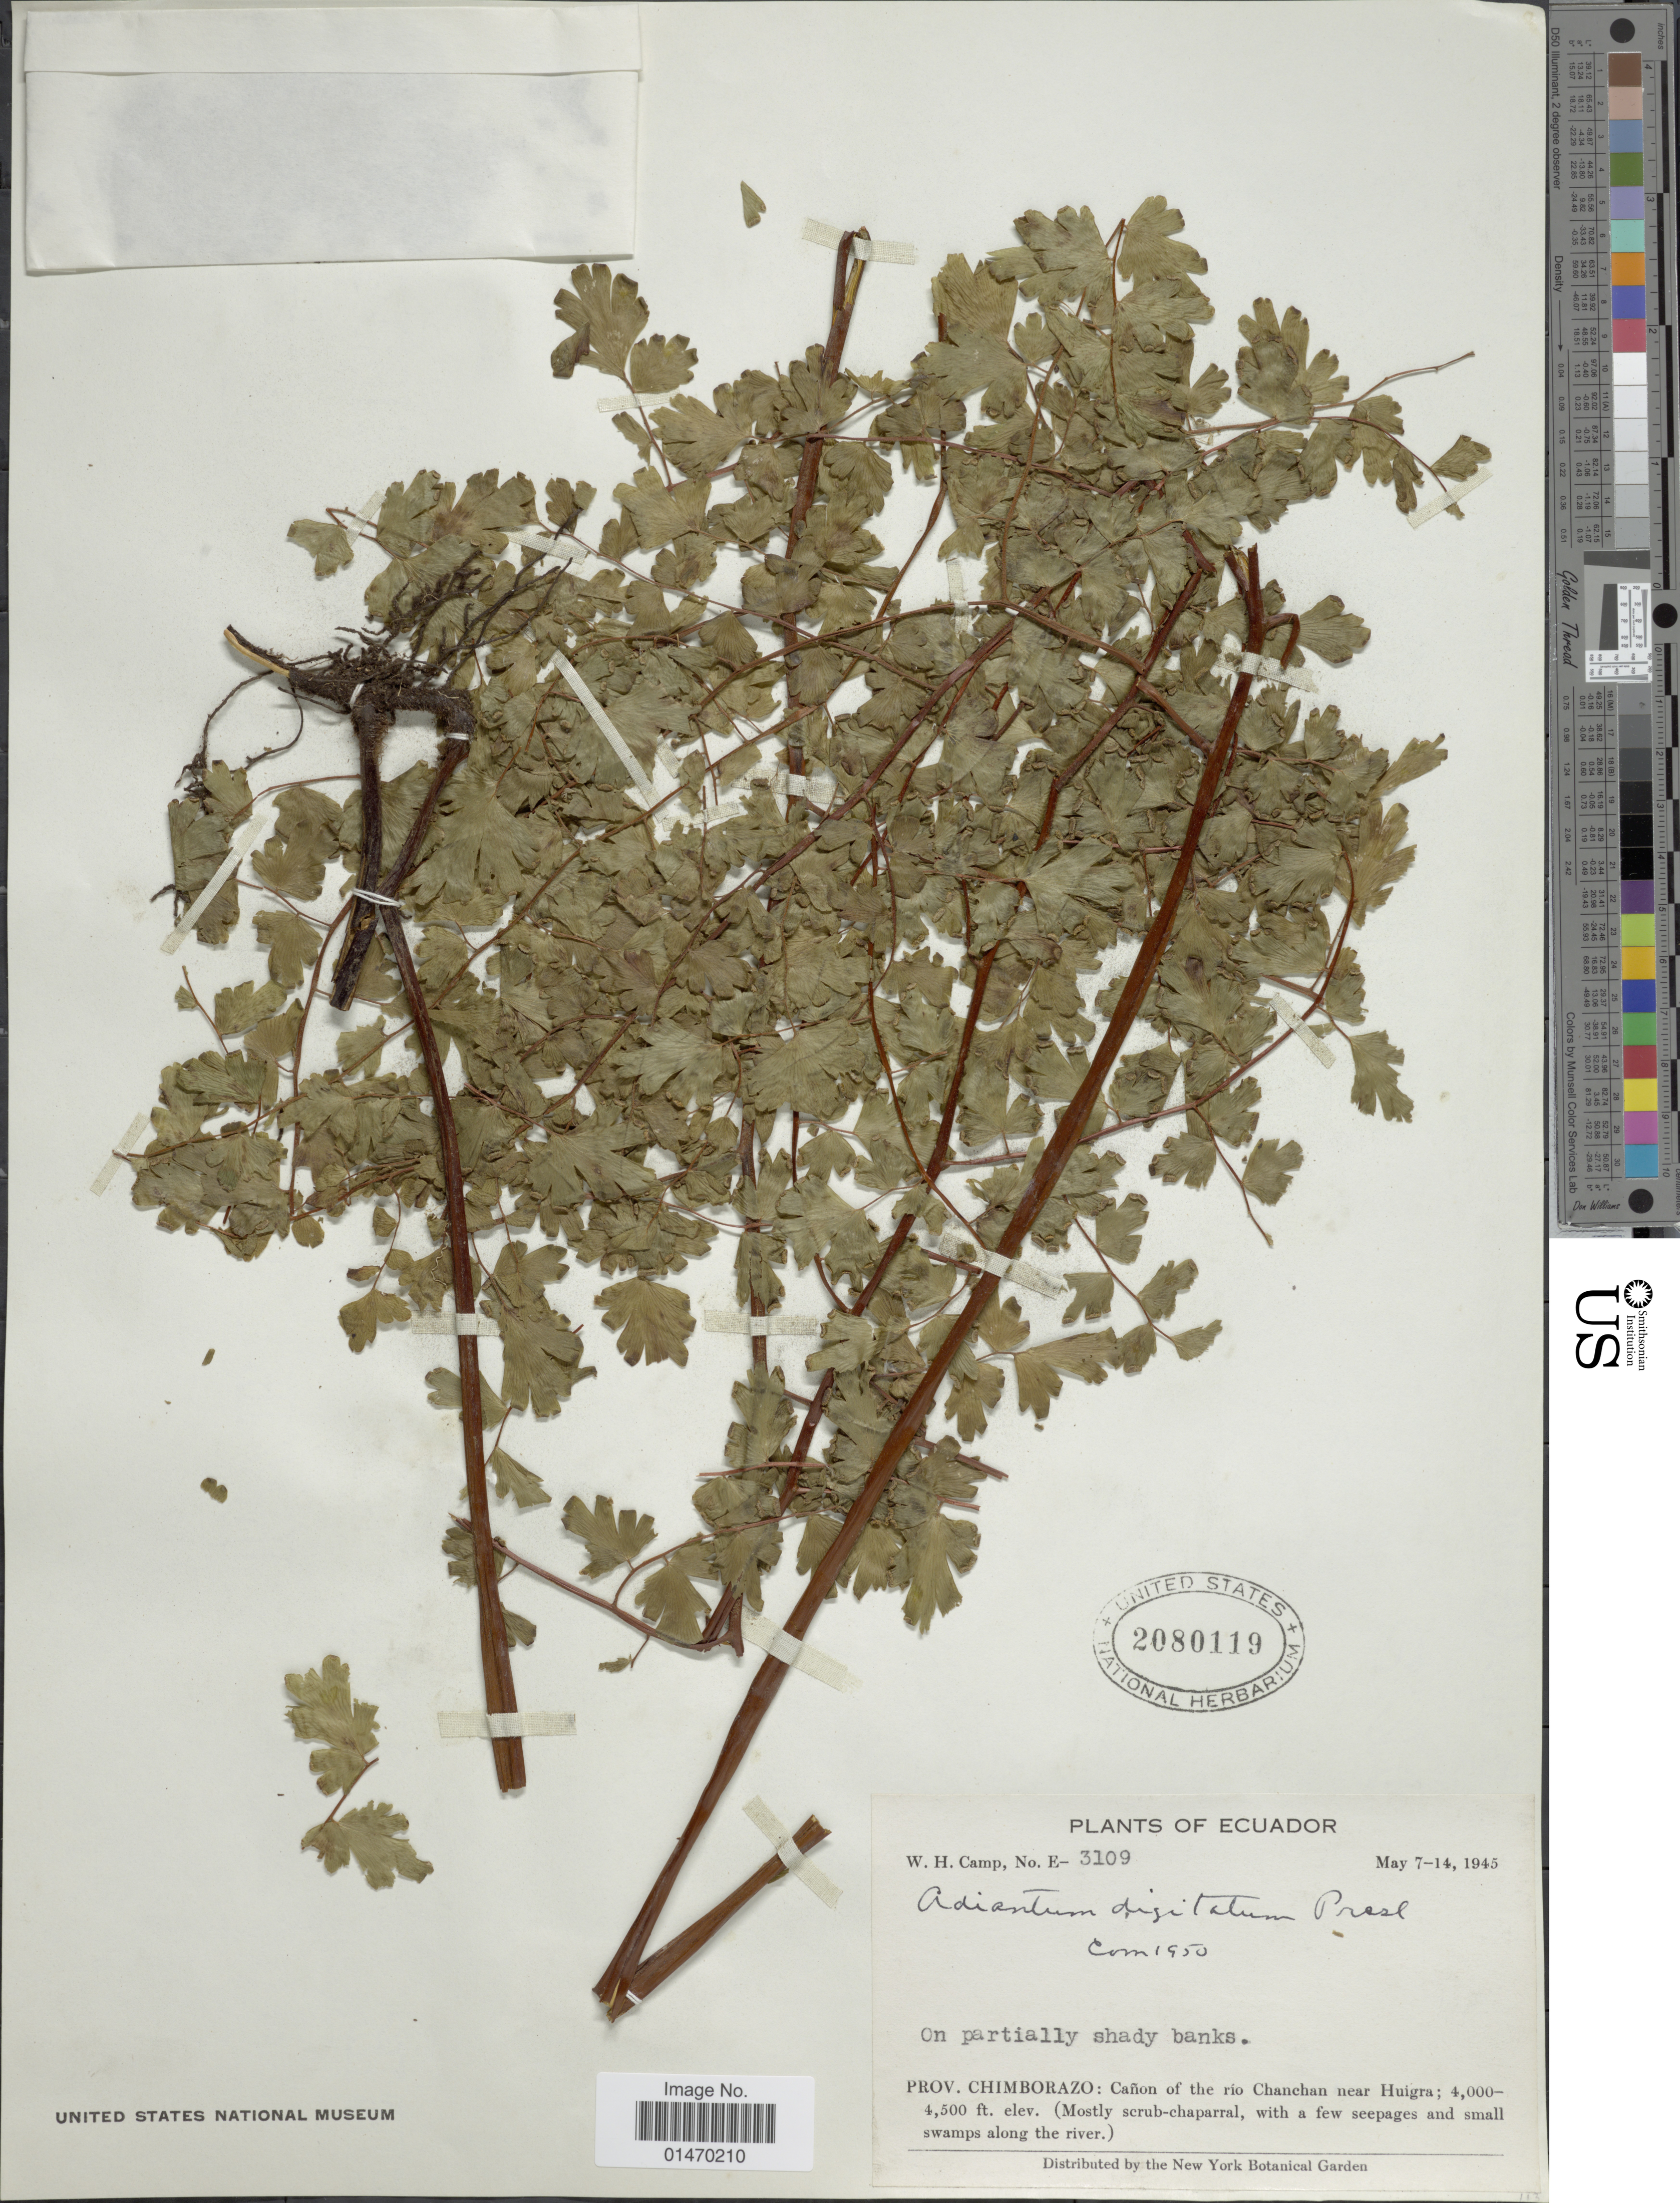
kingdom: Plantae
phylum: Tracheophyta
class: Polypodiopsida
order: Polypodiales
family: Pteridaceae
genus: Adiantum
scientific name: Adiantum digitatum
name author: Hook.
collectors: W. H. Camp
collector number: E-3109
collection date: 1945-05-07/1945-05-14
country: Ecuador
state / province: Chimborazo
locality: Canon of the rio Chachan near Huigra.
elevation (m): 1372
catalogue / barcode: US 2080119